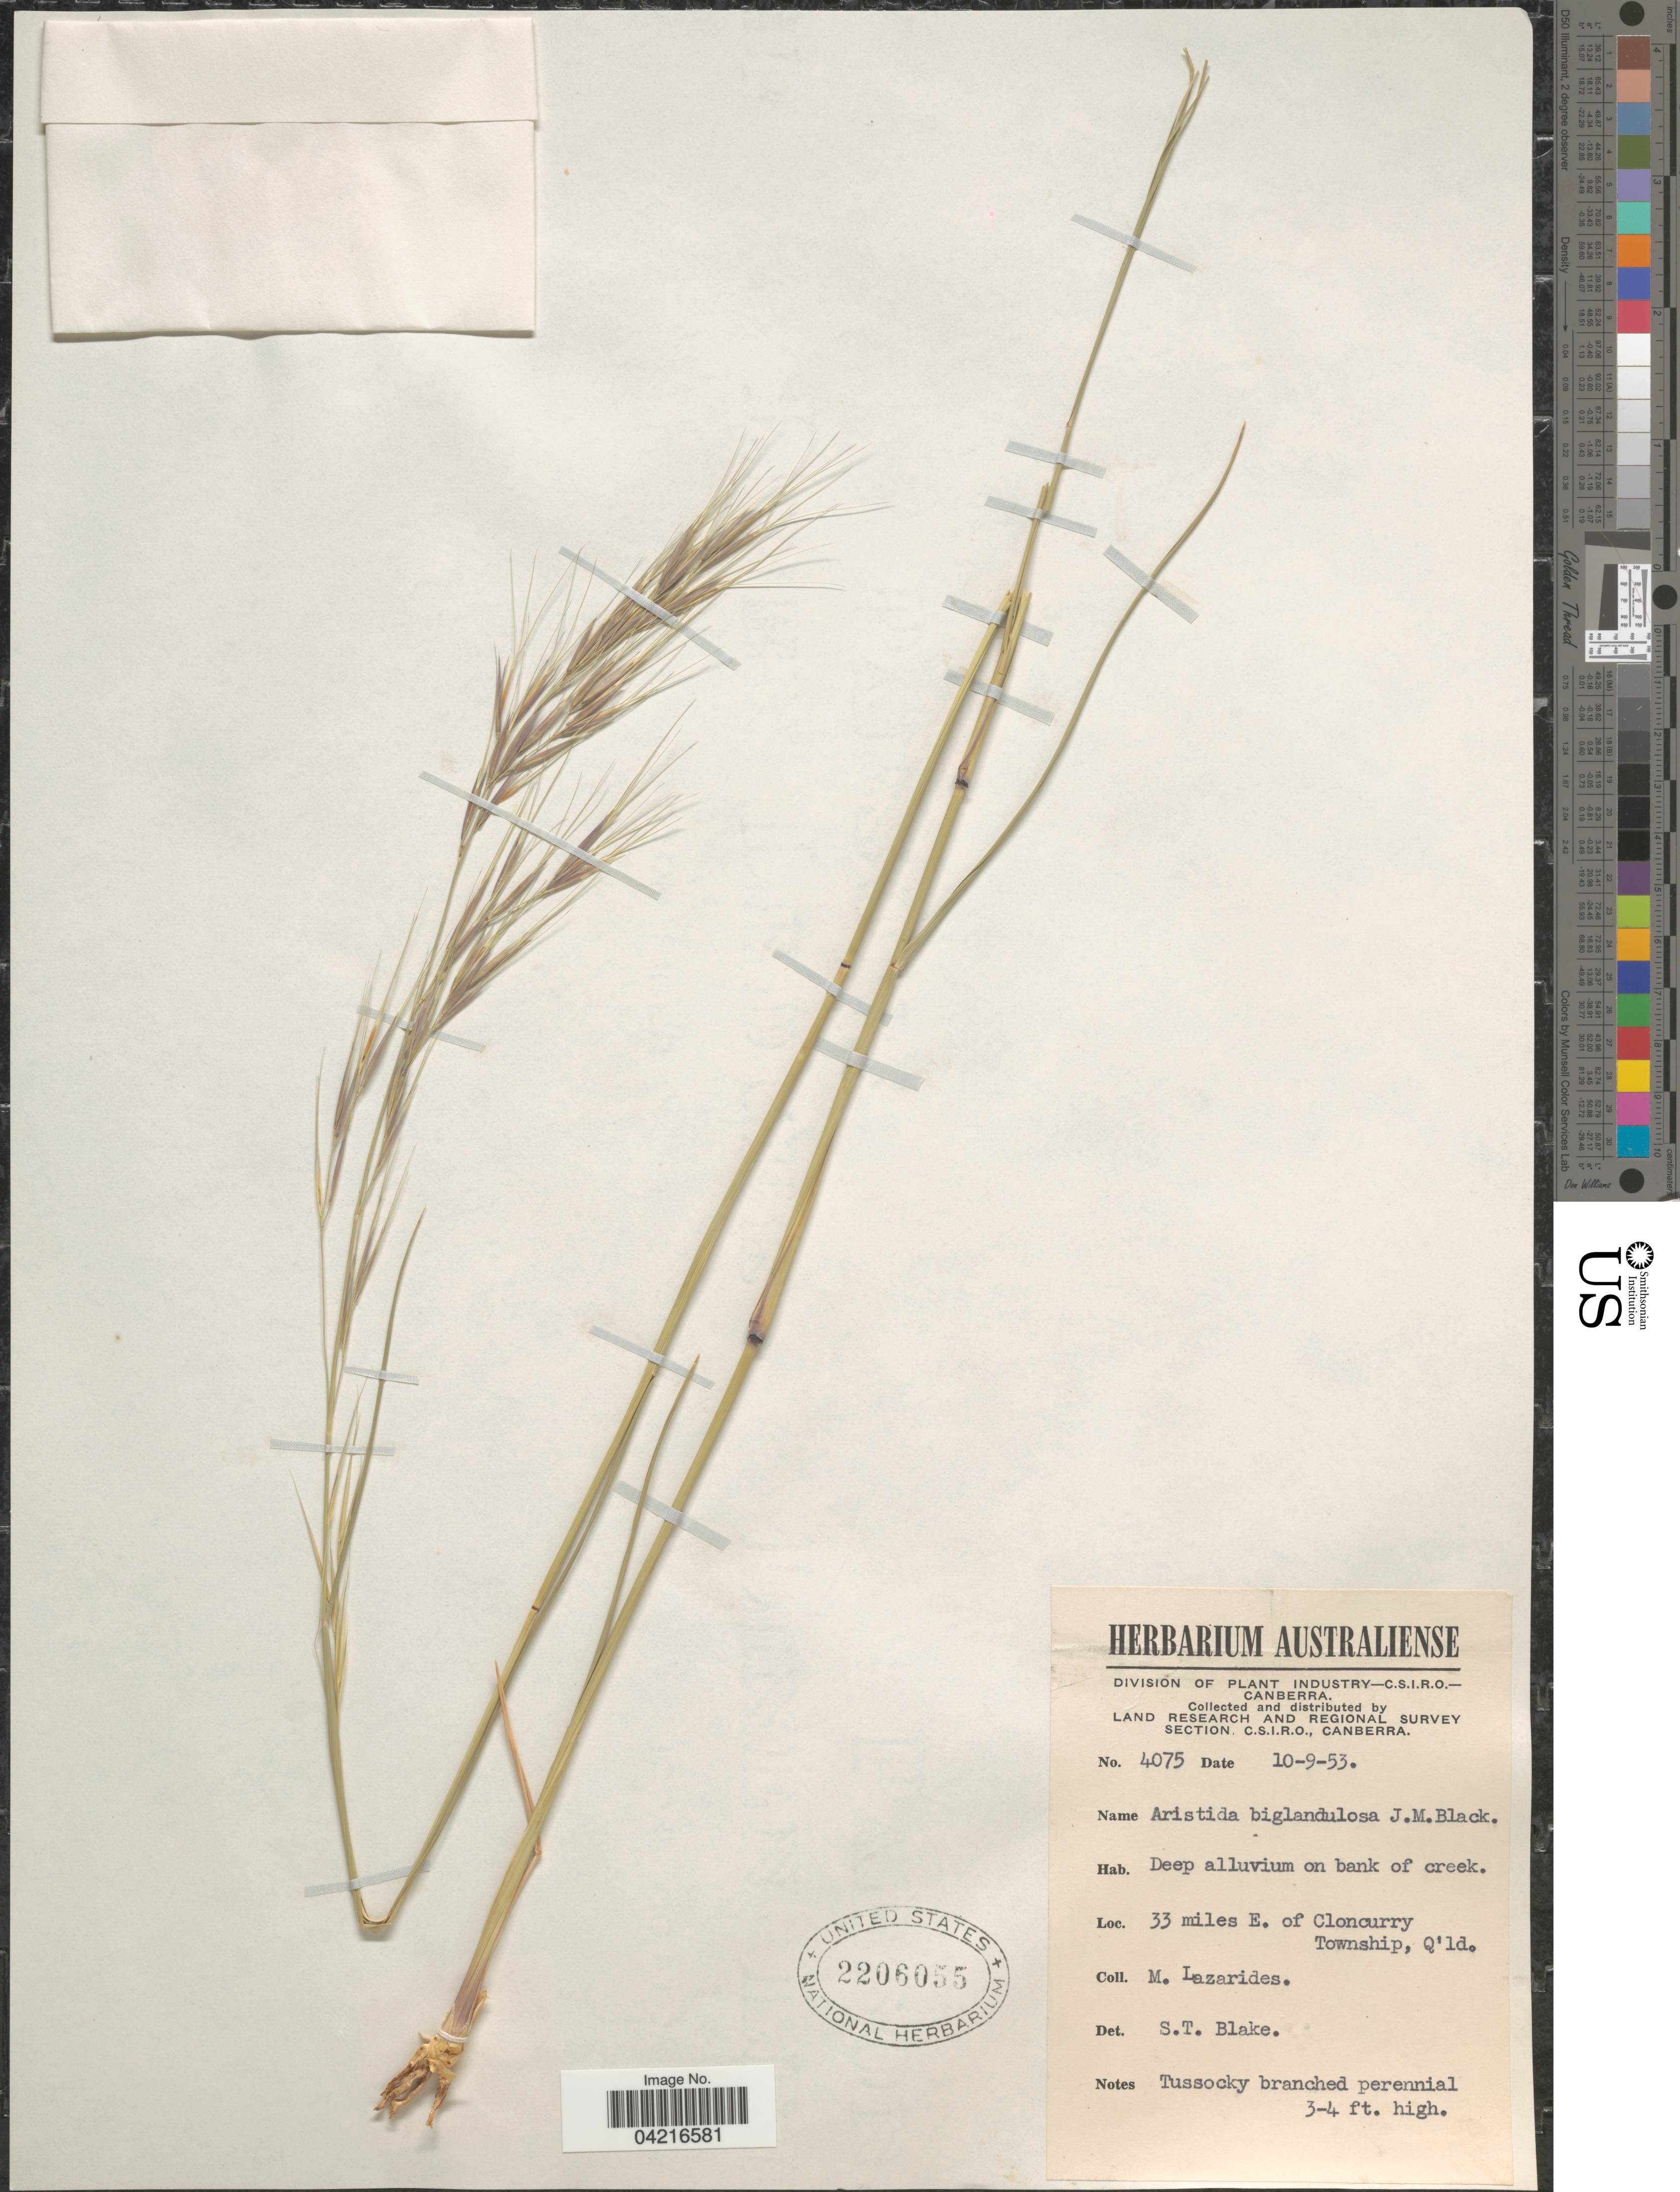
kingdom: Plantae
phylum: Tracheophyta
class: Liliopsida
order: Poales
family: Poaceae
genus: Aristida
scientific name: Aristida biglandulosa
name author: J.M. Black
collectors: M. Lazarides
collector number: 4075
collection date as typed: Transcribed d/m/y: 10/9/53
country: Australia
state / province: Queensland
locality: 33 miles E. of Cloncurry Township.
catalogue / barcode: US 2206055